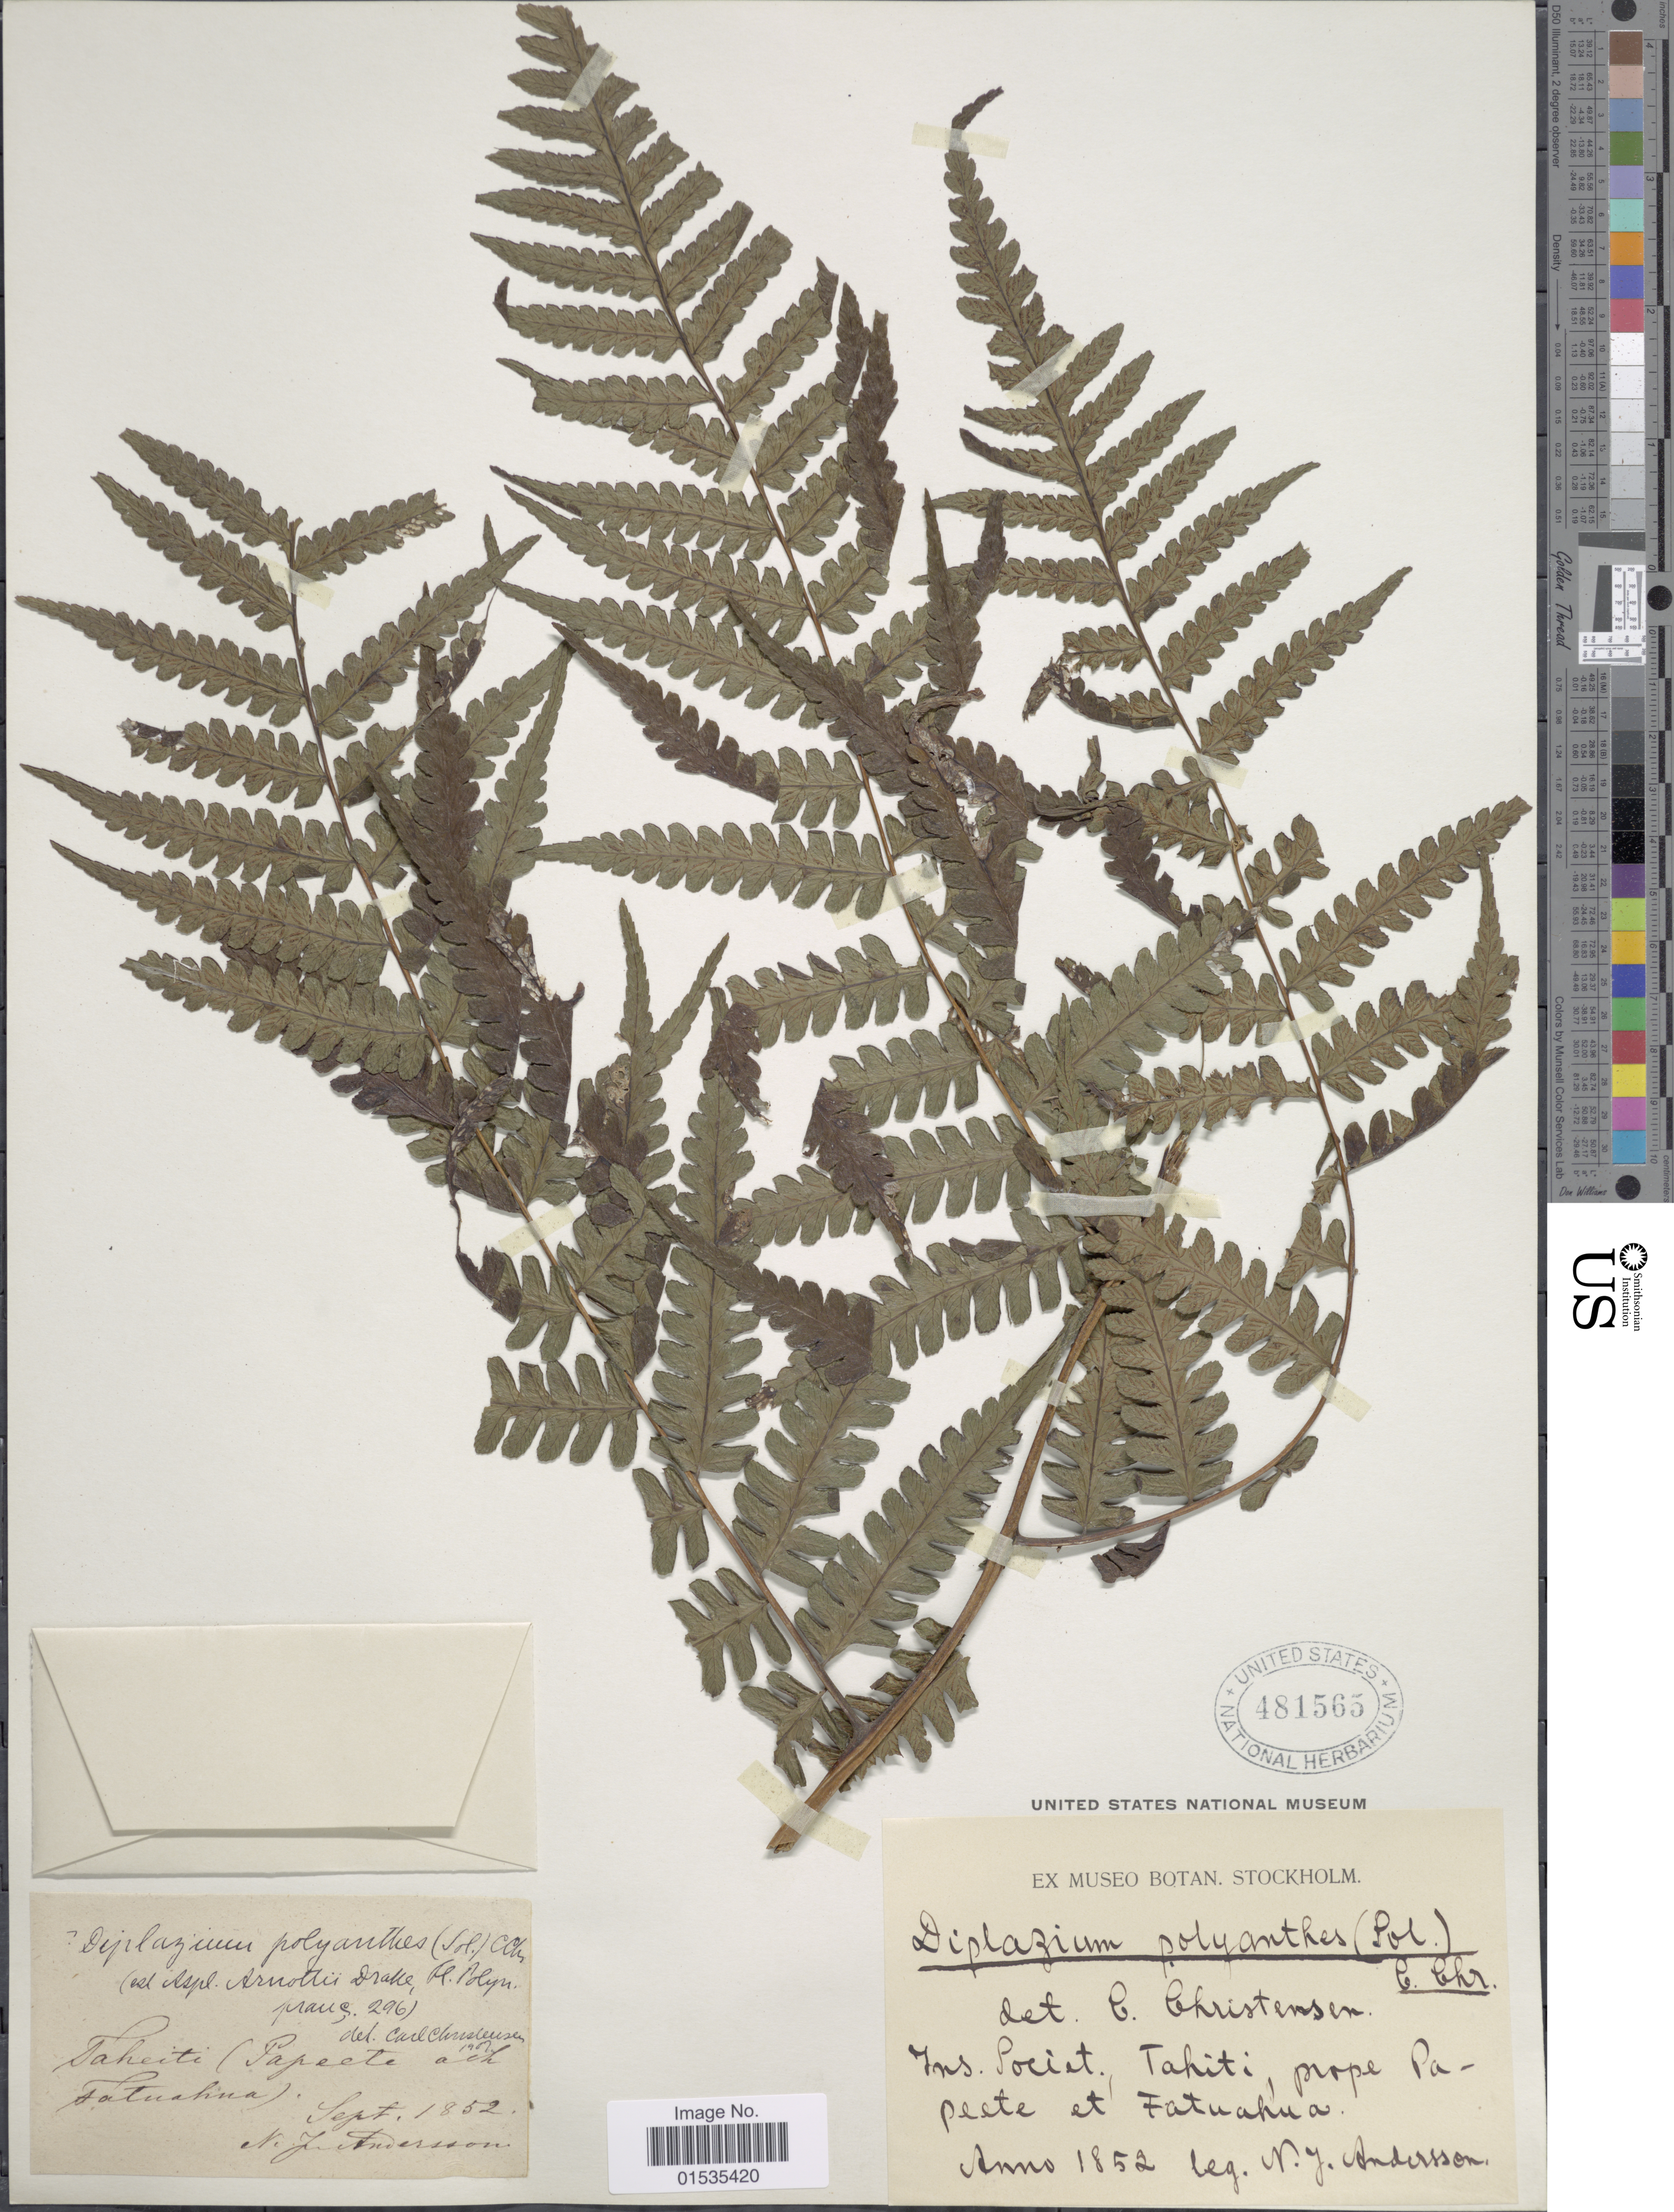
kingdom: Plantae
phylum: Tracheophyta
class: Polypodiopsida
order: Polypodiales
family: Athyriaceae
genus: Diplazium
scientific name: Diplazium harpeodes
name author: T. Moore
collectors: N. J. Anderson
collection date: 1852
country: French Polynesia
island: Tahiti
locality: Ins. Societ., Tahiti, prope Papecte et Fatuahua [interpreted]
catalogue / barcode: US 481565